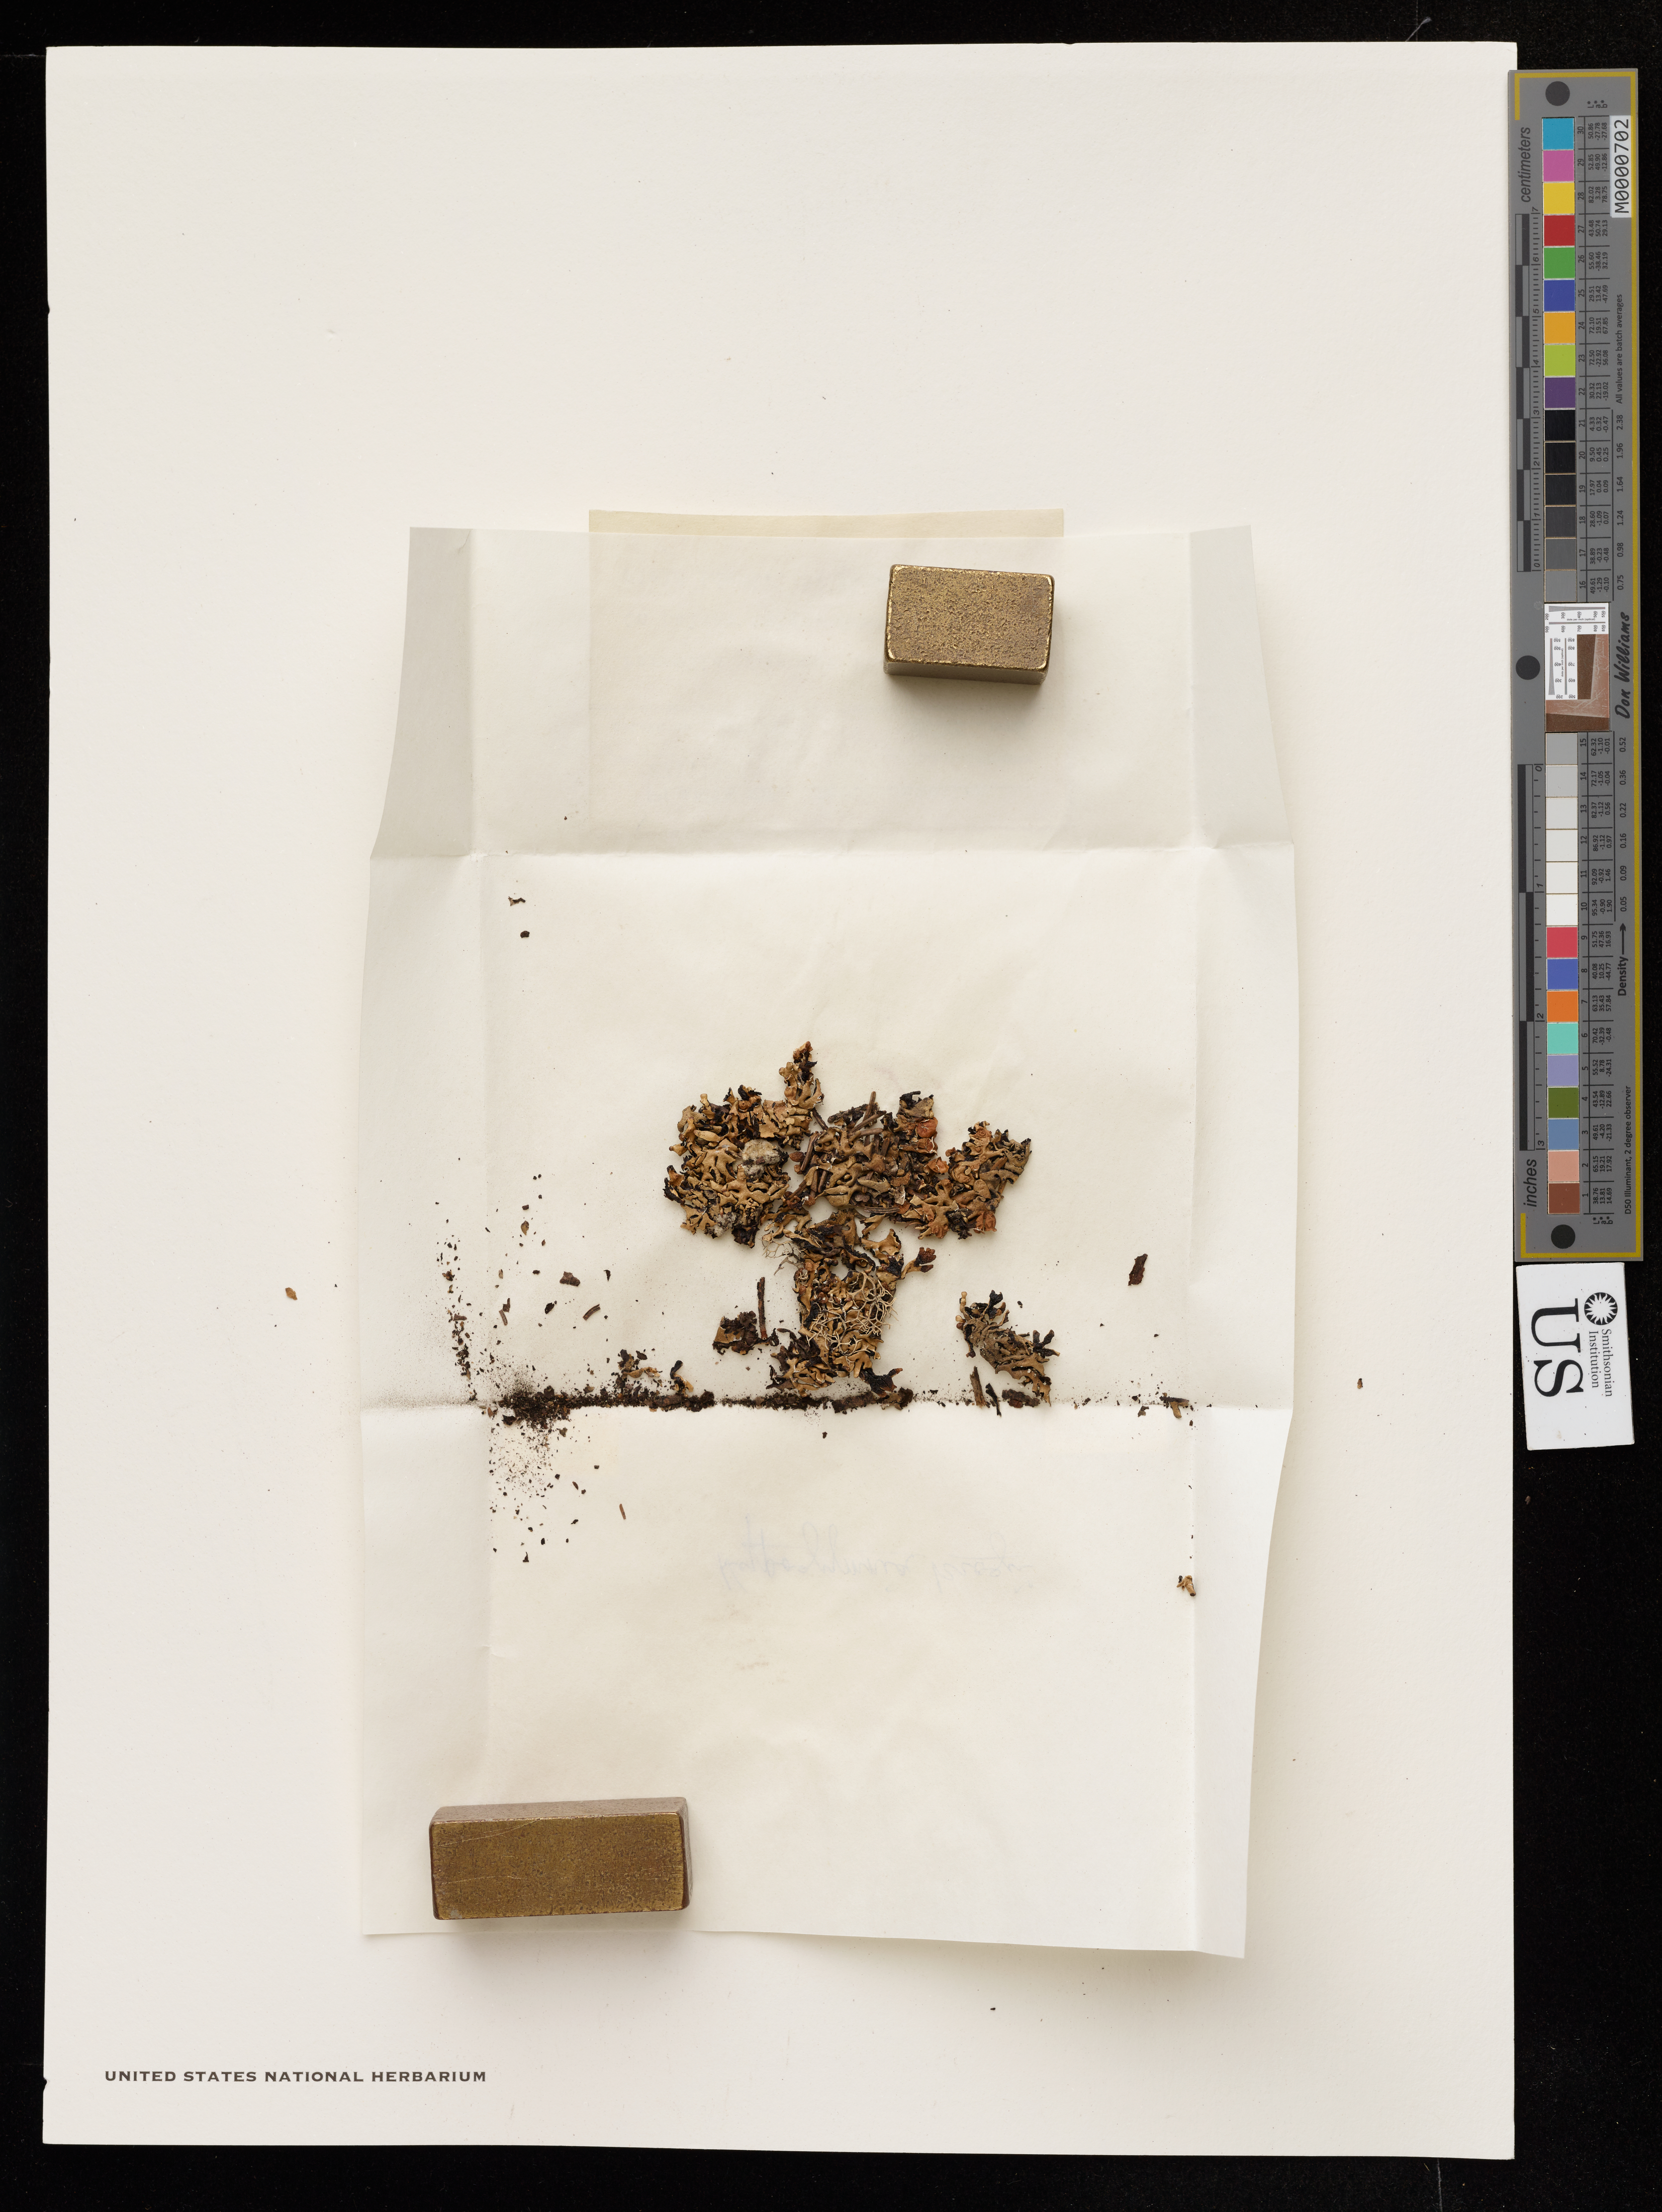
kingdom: Fungi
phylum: Ascomycota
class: Lecanoromycetes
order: Lecanorales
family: Parmeliaceae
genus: Hypogymnia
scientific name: Hypogymnia krogiae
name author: Ohlsson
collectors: S. Cain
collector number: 271,1936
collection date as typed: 13 Jun 1936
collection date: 1936-06-13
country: United States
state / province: North Carolina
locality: Grandfather mt.